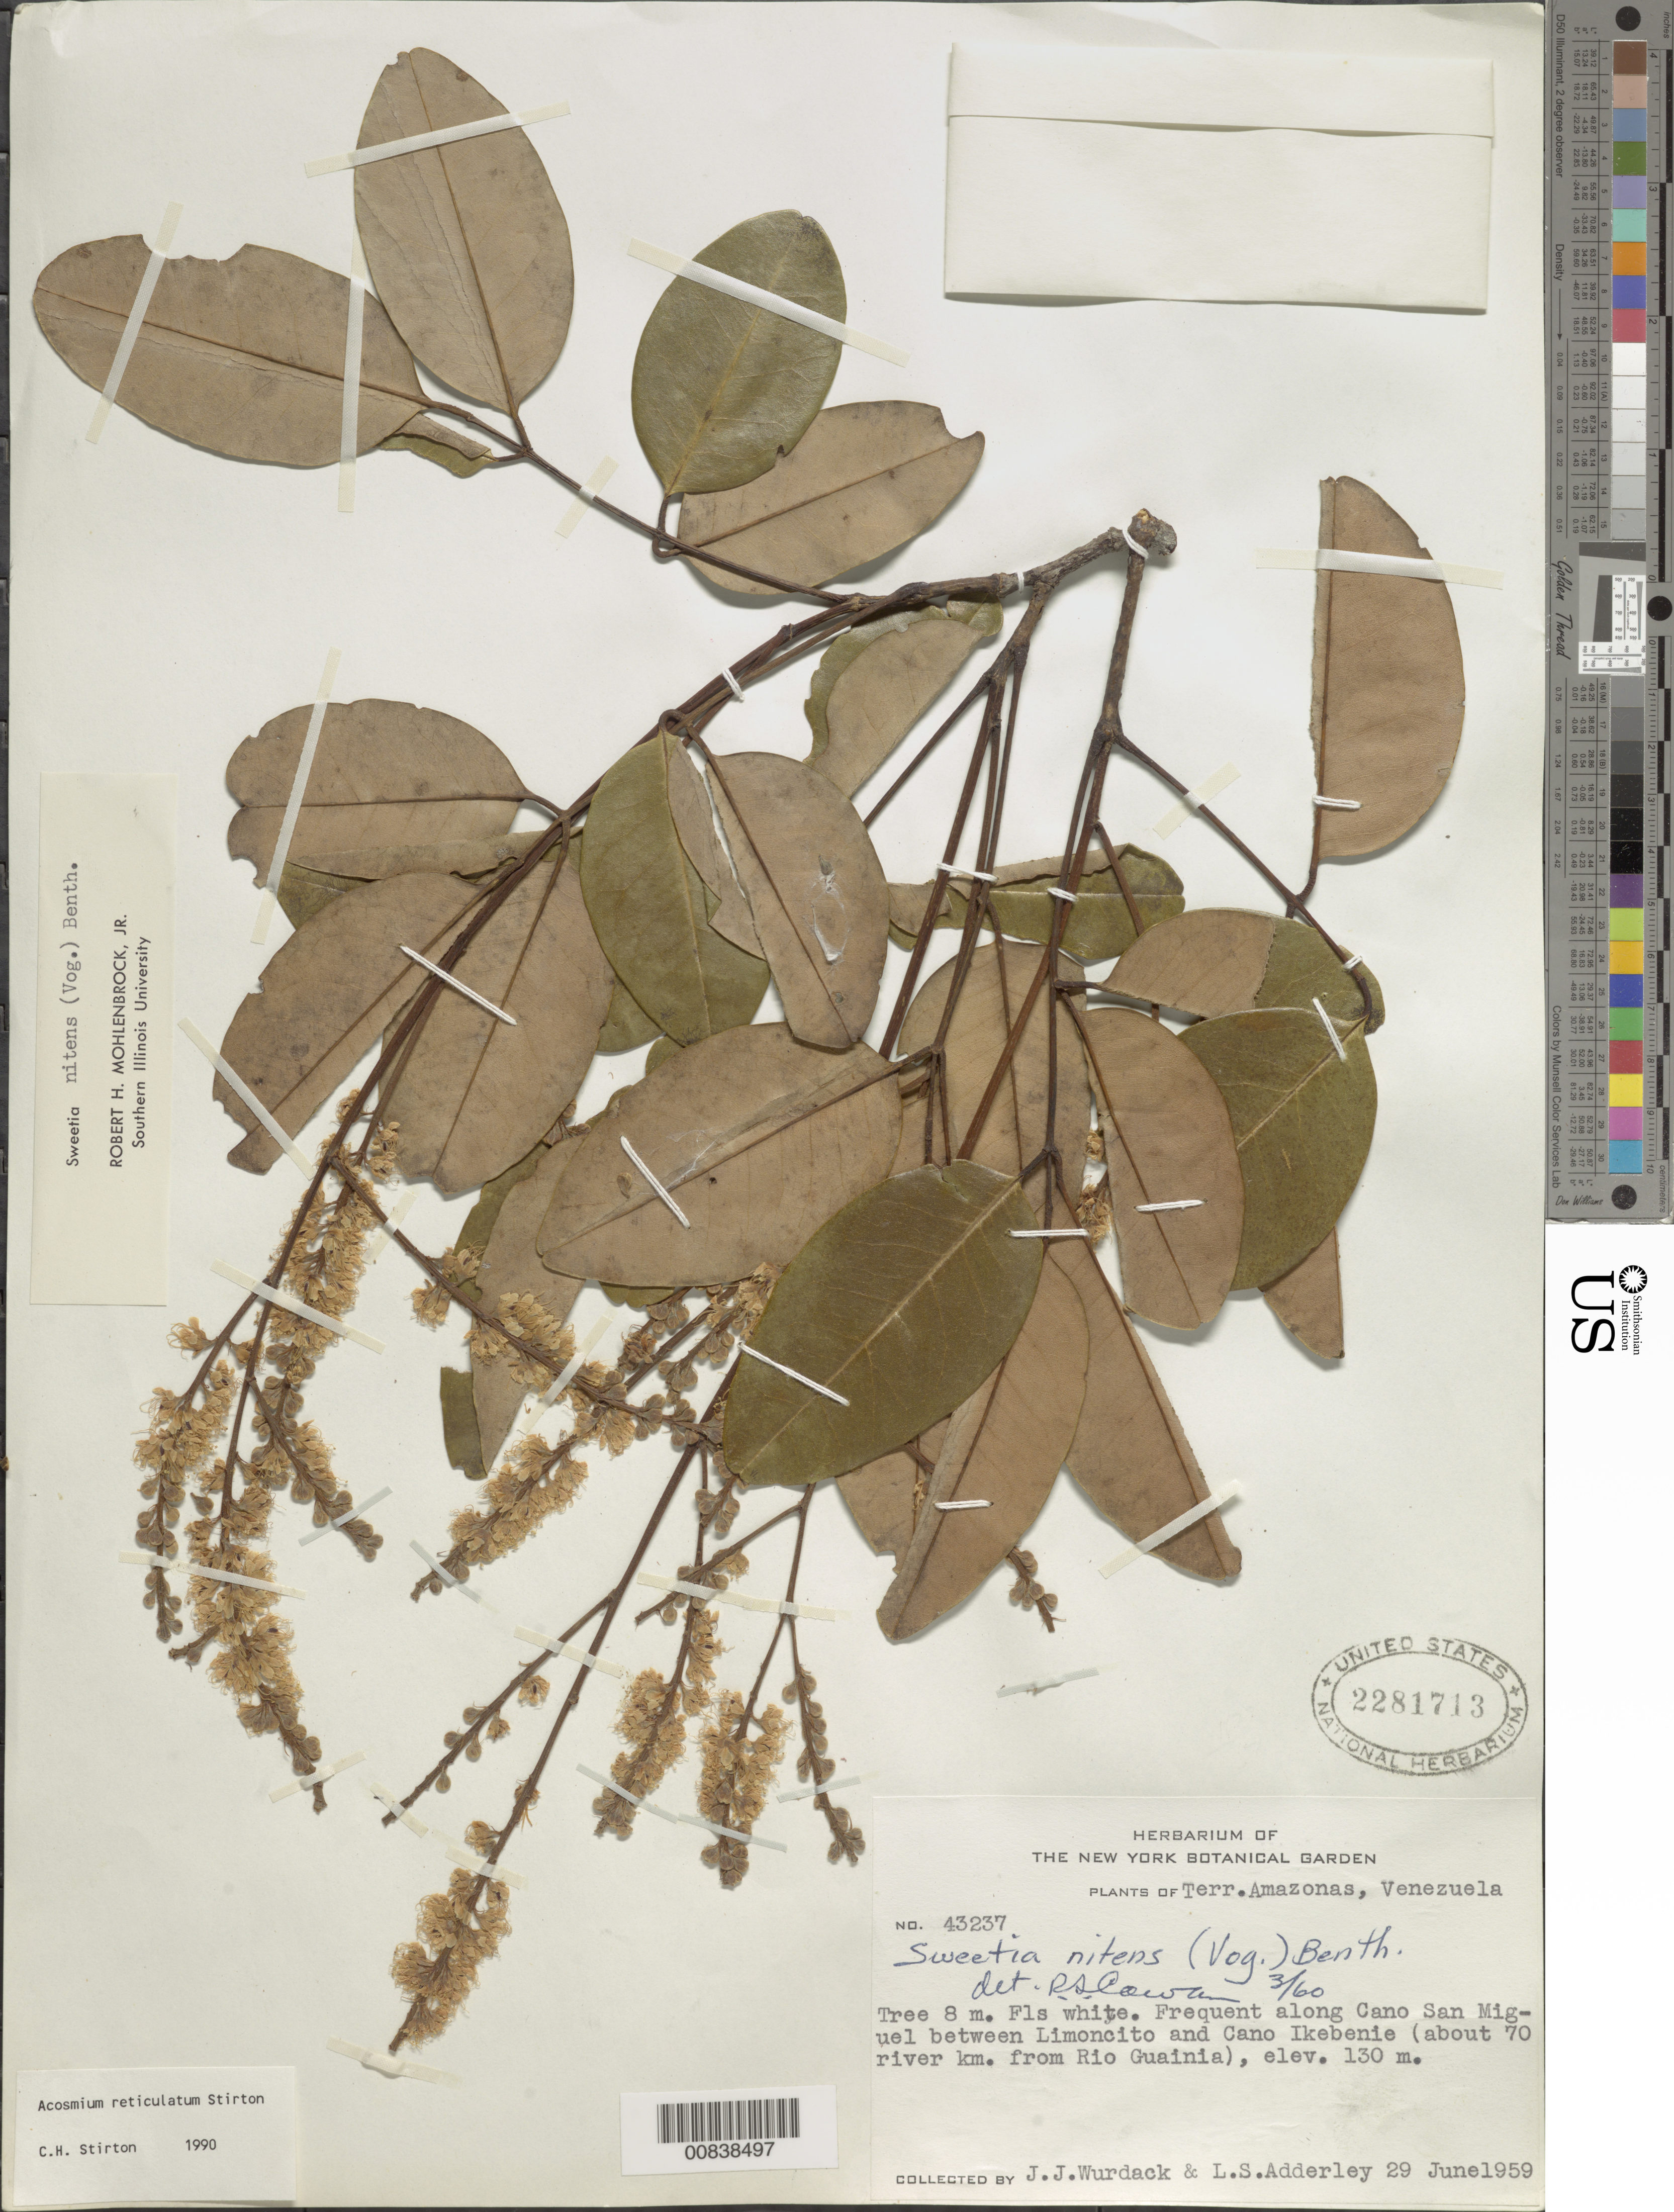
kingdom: Plantae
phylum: Tracheophyta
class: Magnoliopsida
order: Fabales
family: Fabaceae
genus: Acosmium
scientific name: Acosmium reticulatum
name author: Stirton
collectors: J. J. Wurdack & L. S. Adderley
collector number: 43237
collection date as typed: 29-Jun-59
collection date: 1959-06-29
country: Venezuela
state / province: Amazonas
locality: Caño San Miguel, between Limoncito and Caño Ikebenie, Río Guainia (about 70 km from river mouth)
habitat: Along caño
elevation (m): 130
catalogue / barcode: US 2281713